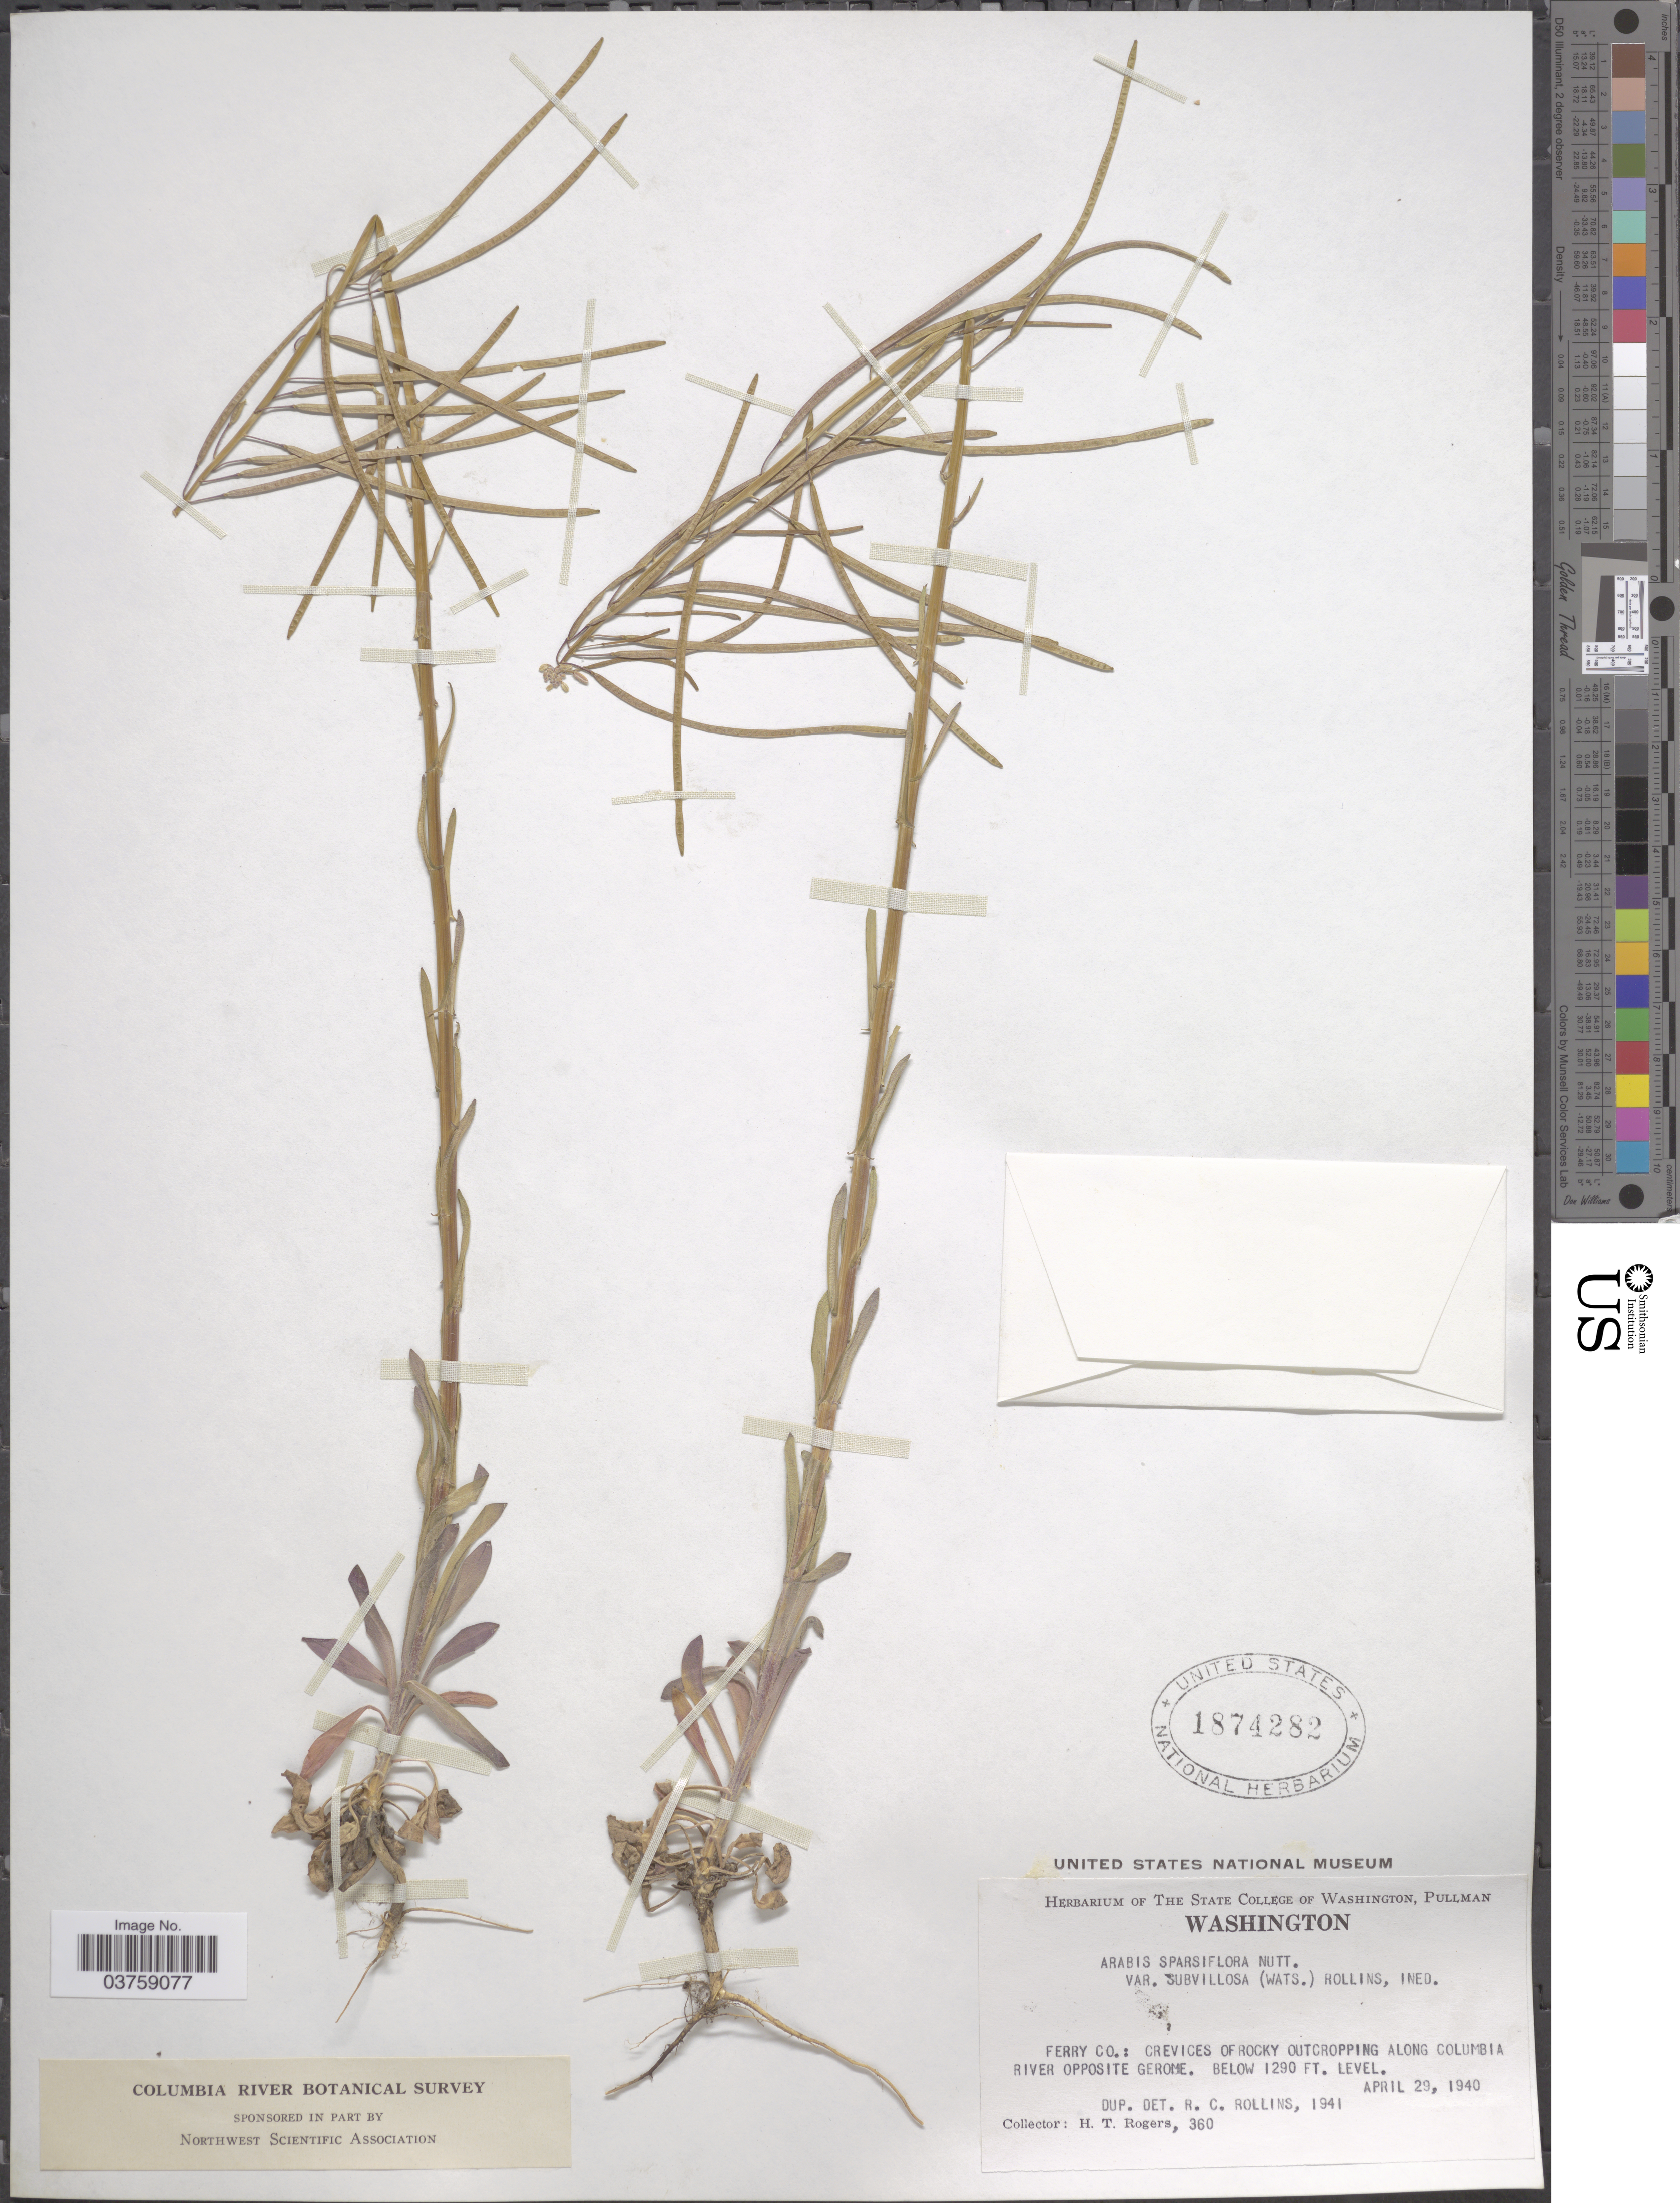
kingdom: Plantae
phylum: Tracheophyta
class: Magnoliopsida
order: Brassicales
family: Brassicaceae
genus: Arabis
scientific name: Arabis sparsiflora var. subvillosa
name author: (S. Watson) Rollins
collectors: H. Rogers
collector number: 360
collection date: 1940-04-29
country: United States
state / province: Washington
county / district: Ferry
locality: Ferry Co.: Crevices of Rocky Outcropping along Columbia River Opposite Gerome.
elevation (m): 393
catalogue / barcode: US 1874282